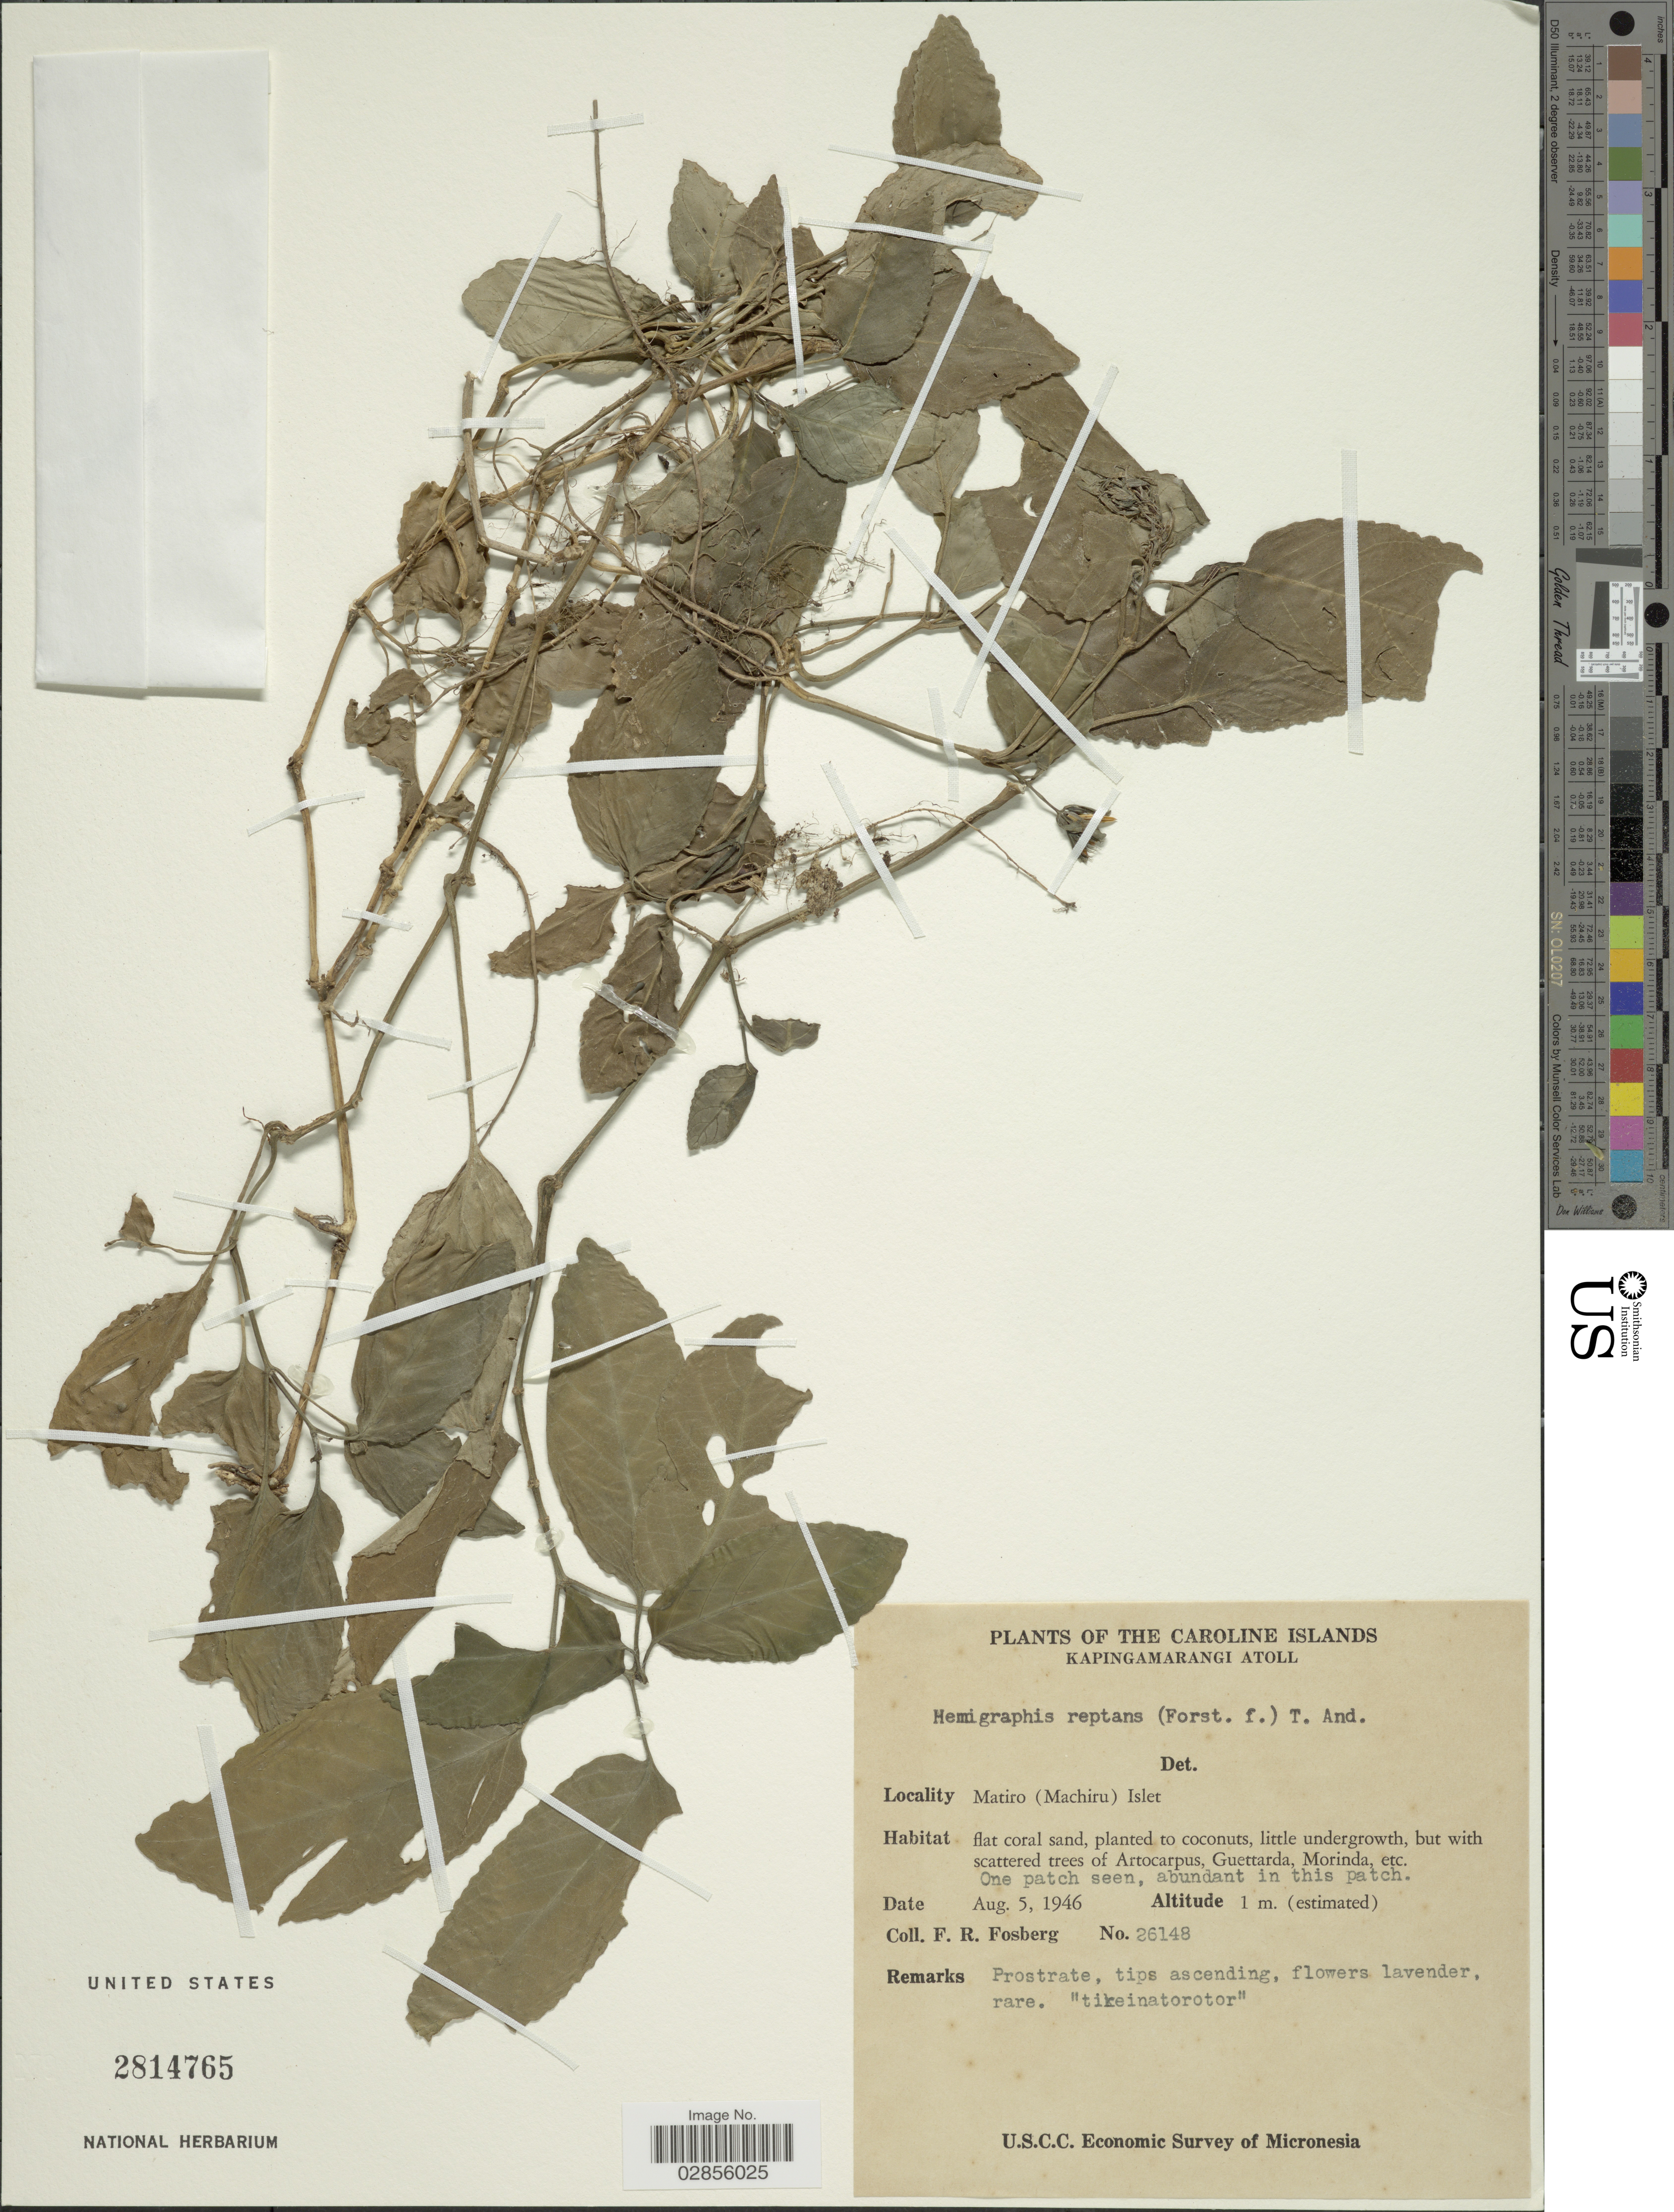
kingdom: Plantae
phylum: Tracheophyta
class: Magnoliopsida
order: Lamiales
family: Acanthaceae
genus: Strobilanthes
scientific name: Strobilanthes reptans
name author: (G. Forst.) Moylan ex Y.F. Deng & J.R.I. Wood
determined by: Wagner, W. L., (BOT), Smithsonian Institution - National Museum of Natural History (UNITED STATES)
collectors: F. R. Fosberg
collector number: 26148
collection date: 1946-08-05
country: Micronesia, Federated States of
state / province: Pohnpei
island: Kapingamarangi Atoll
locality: The Caroline Islands. Kapingamarangi Atoll. Matiro (Machiru) Islet.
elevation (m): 1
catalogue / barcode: US 2814765